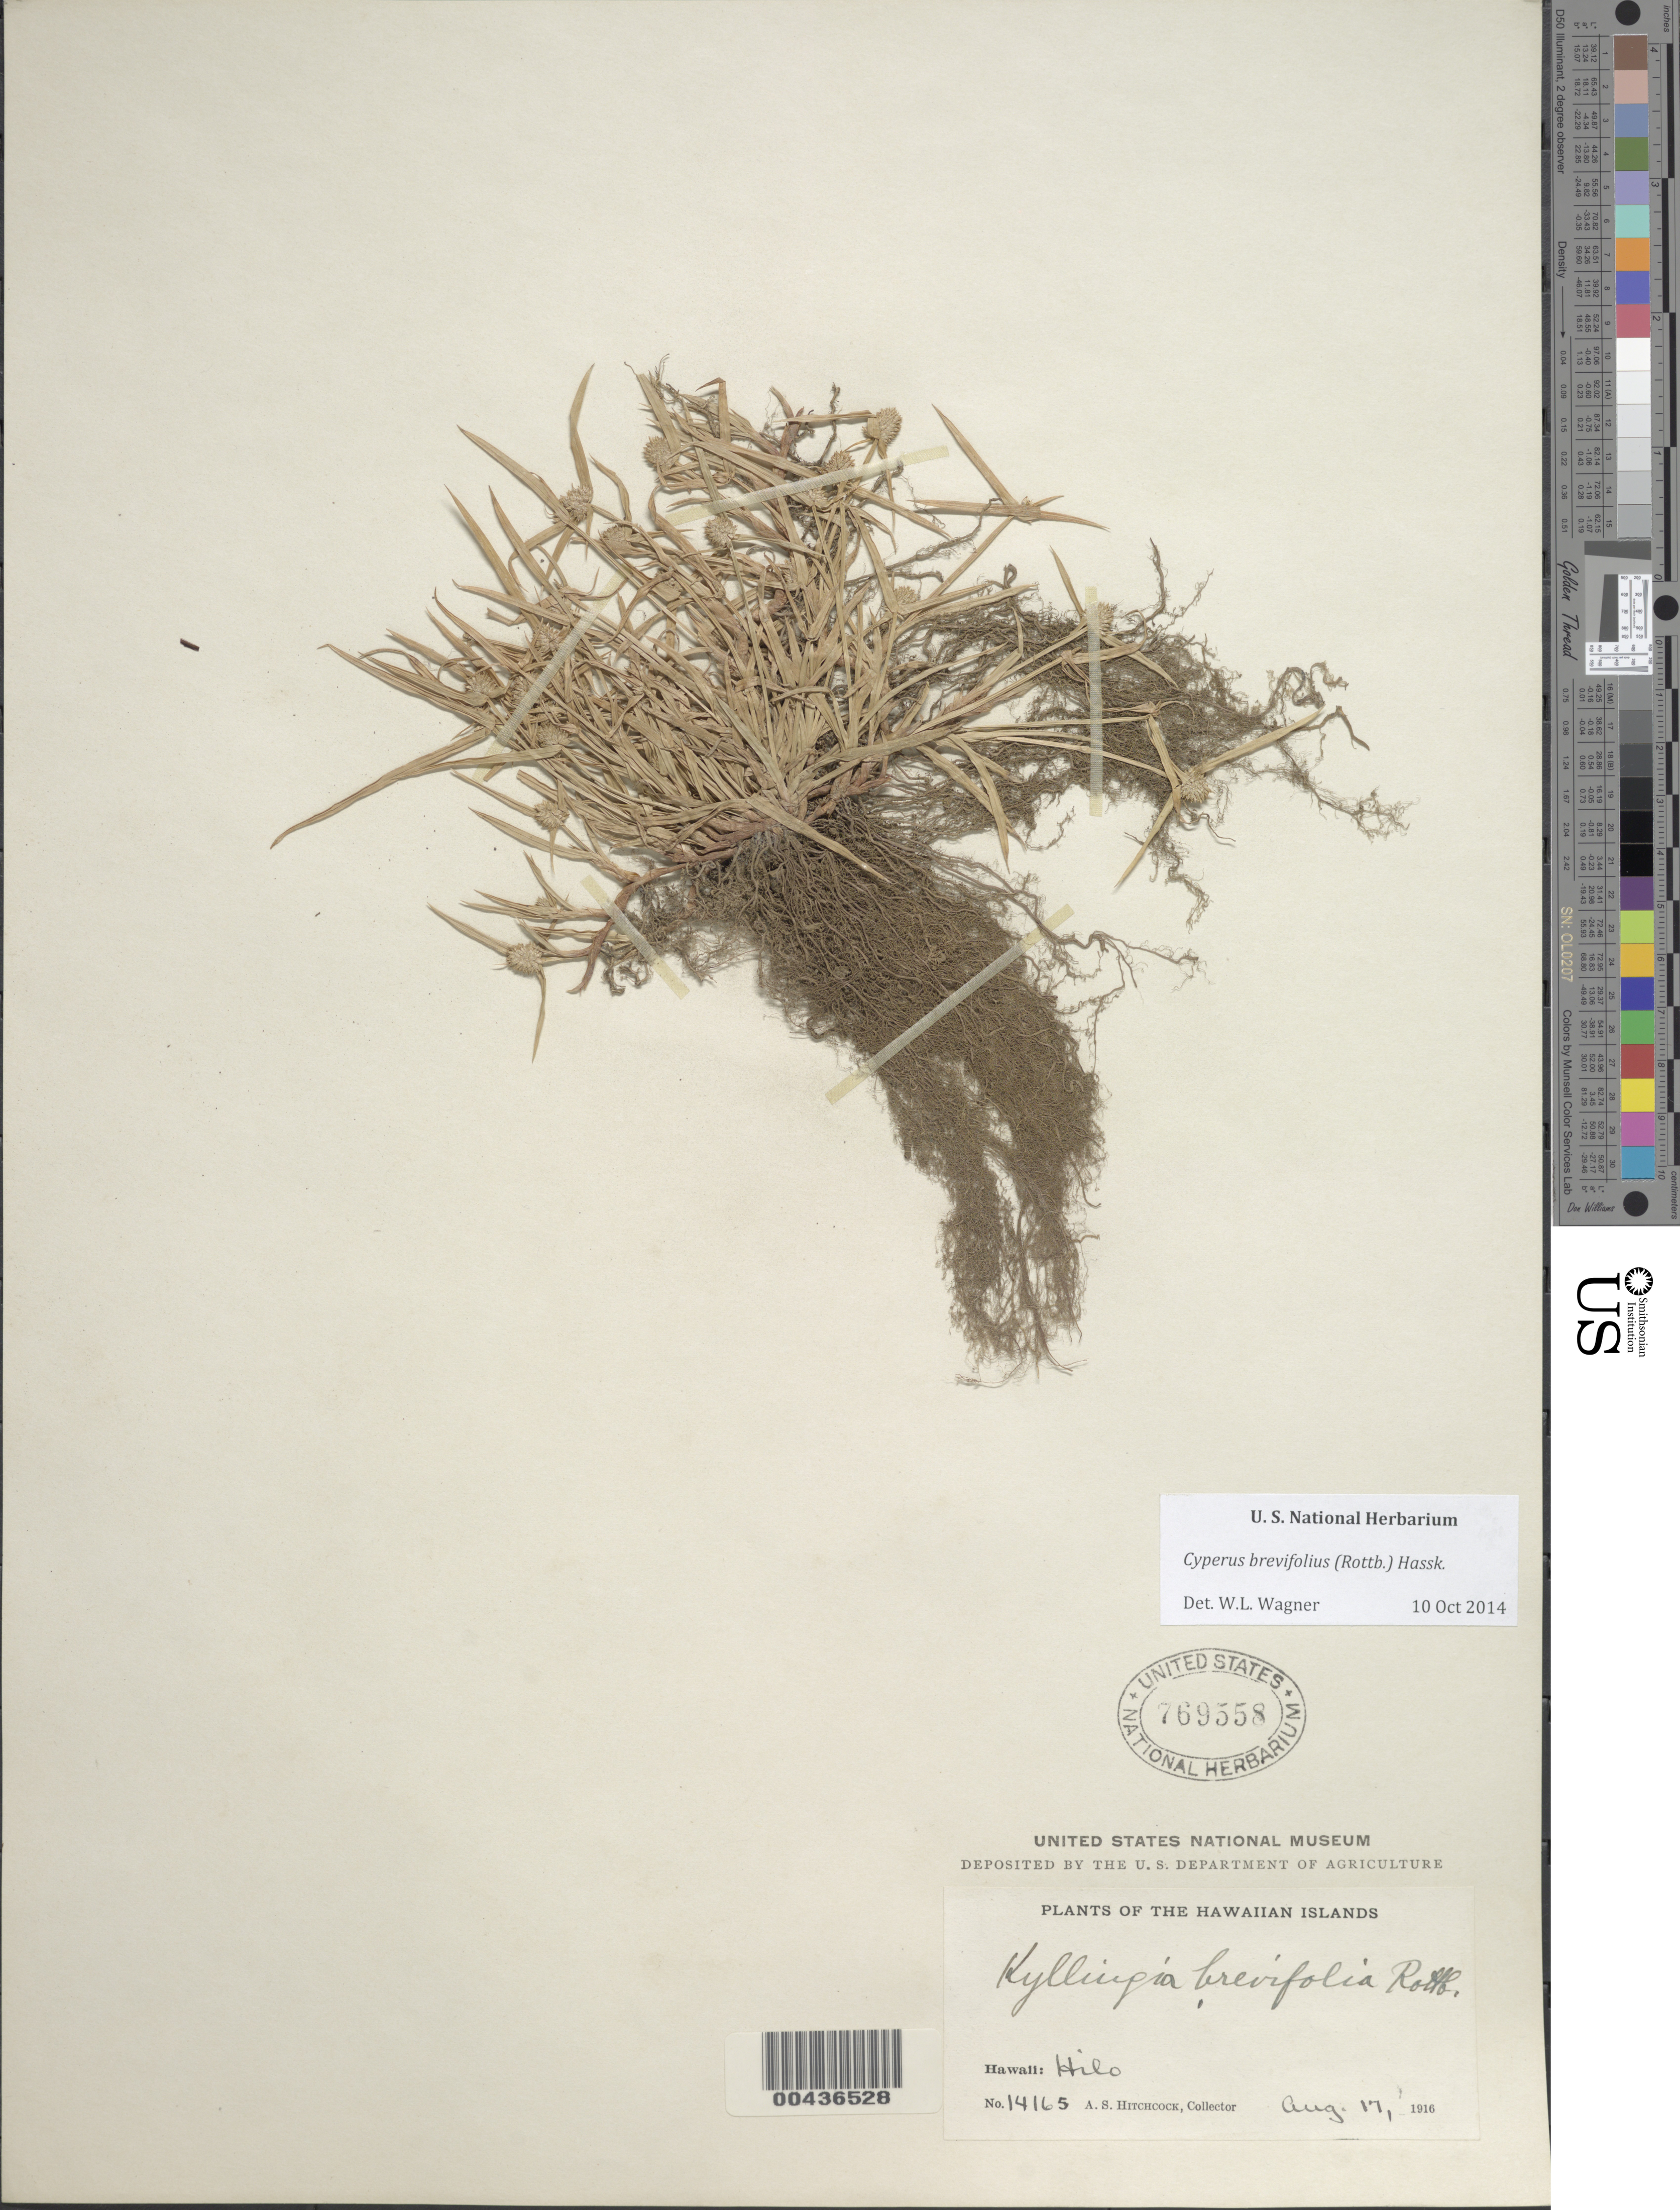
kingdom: Plantae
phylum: Tracheophyta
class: Liliopsida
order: Poales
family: Cyperaceae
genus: Cyperus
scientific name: Cyperus brevifolius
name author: (Rottb.) Hassk.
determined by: Wagner, W. L., (BOT), Smithsonian Institution - National Museum of Natural History (UNITED STATES)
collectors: A. S. Hitchcock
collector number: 14165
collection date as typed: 17 Aug 1916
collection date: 1916-08-17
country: United States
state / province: Hawaii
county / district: Hawaii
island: Hawaii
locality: Hilo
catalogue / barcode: US 769558